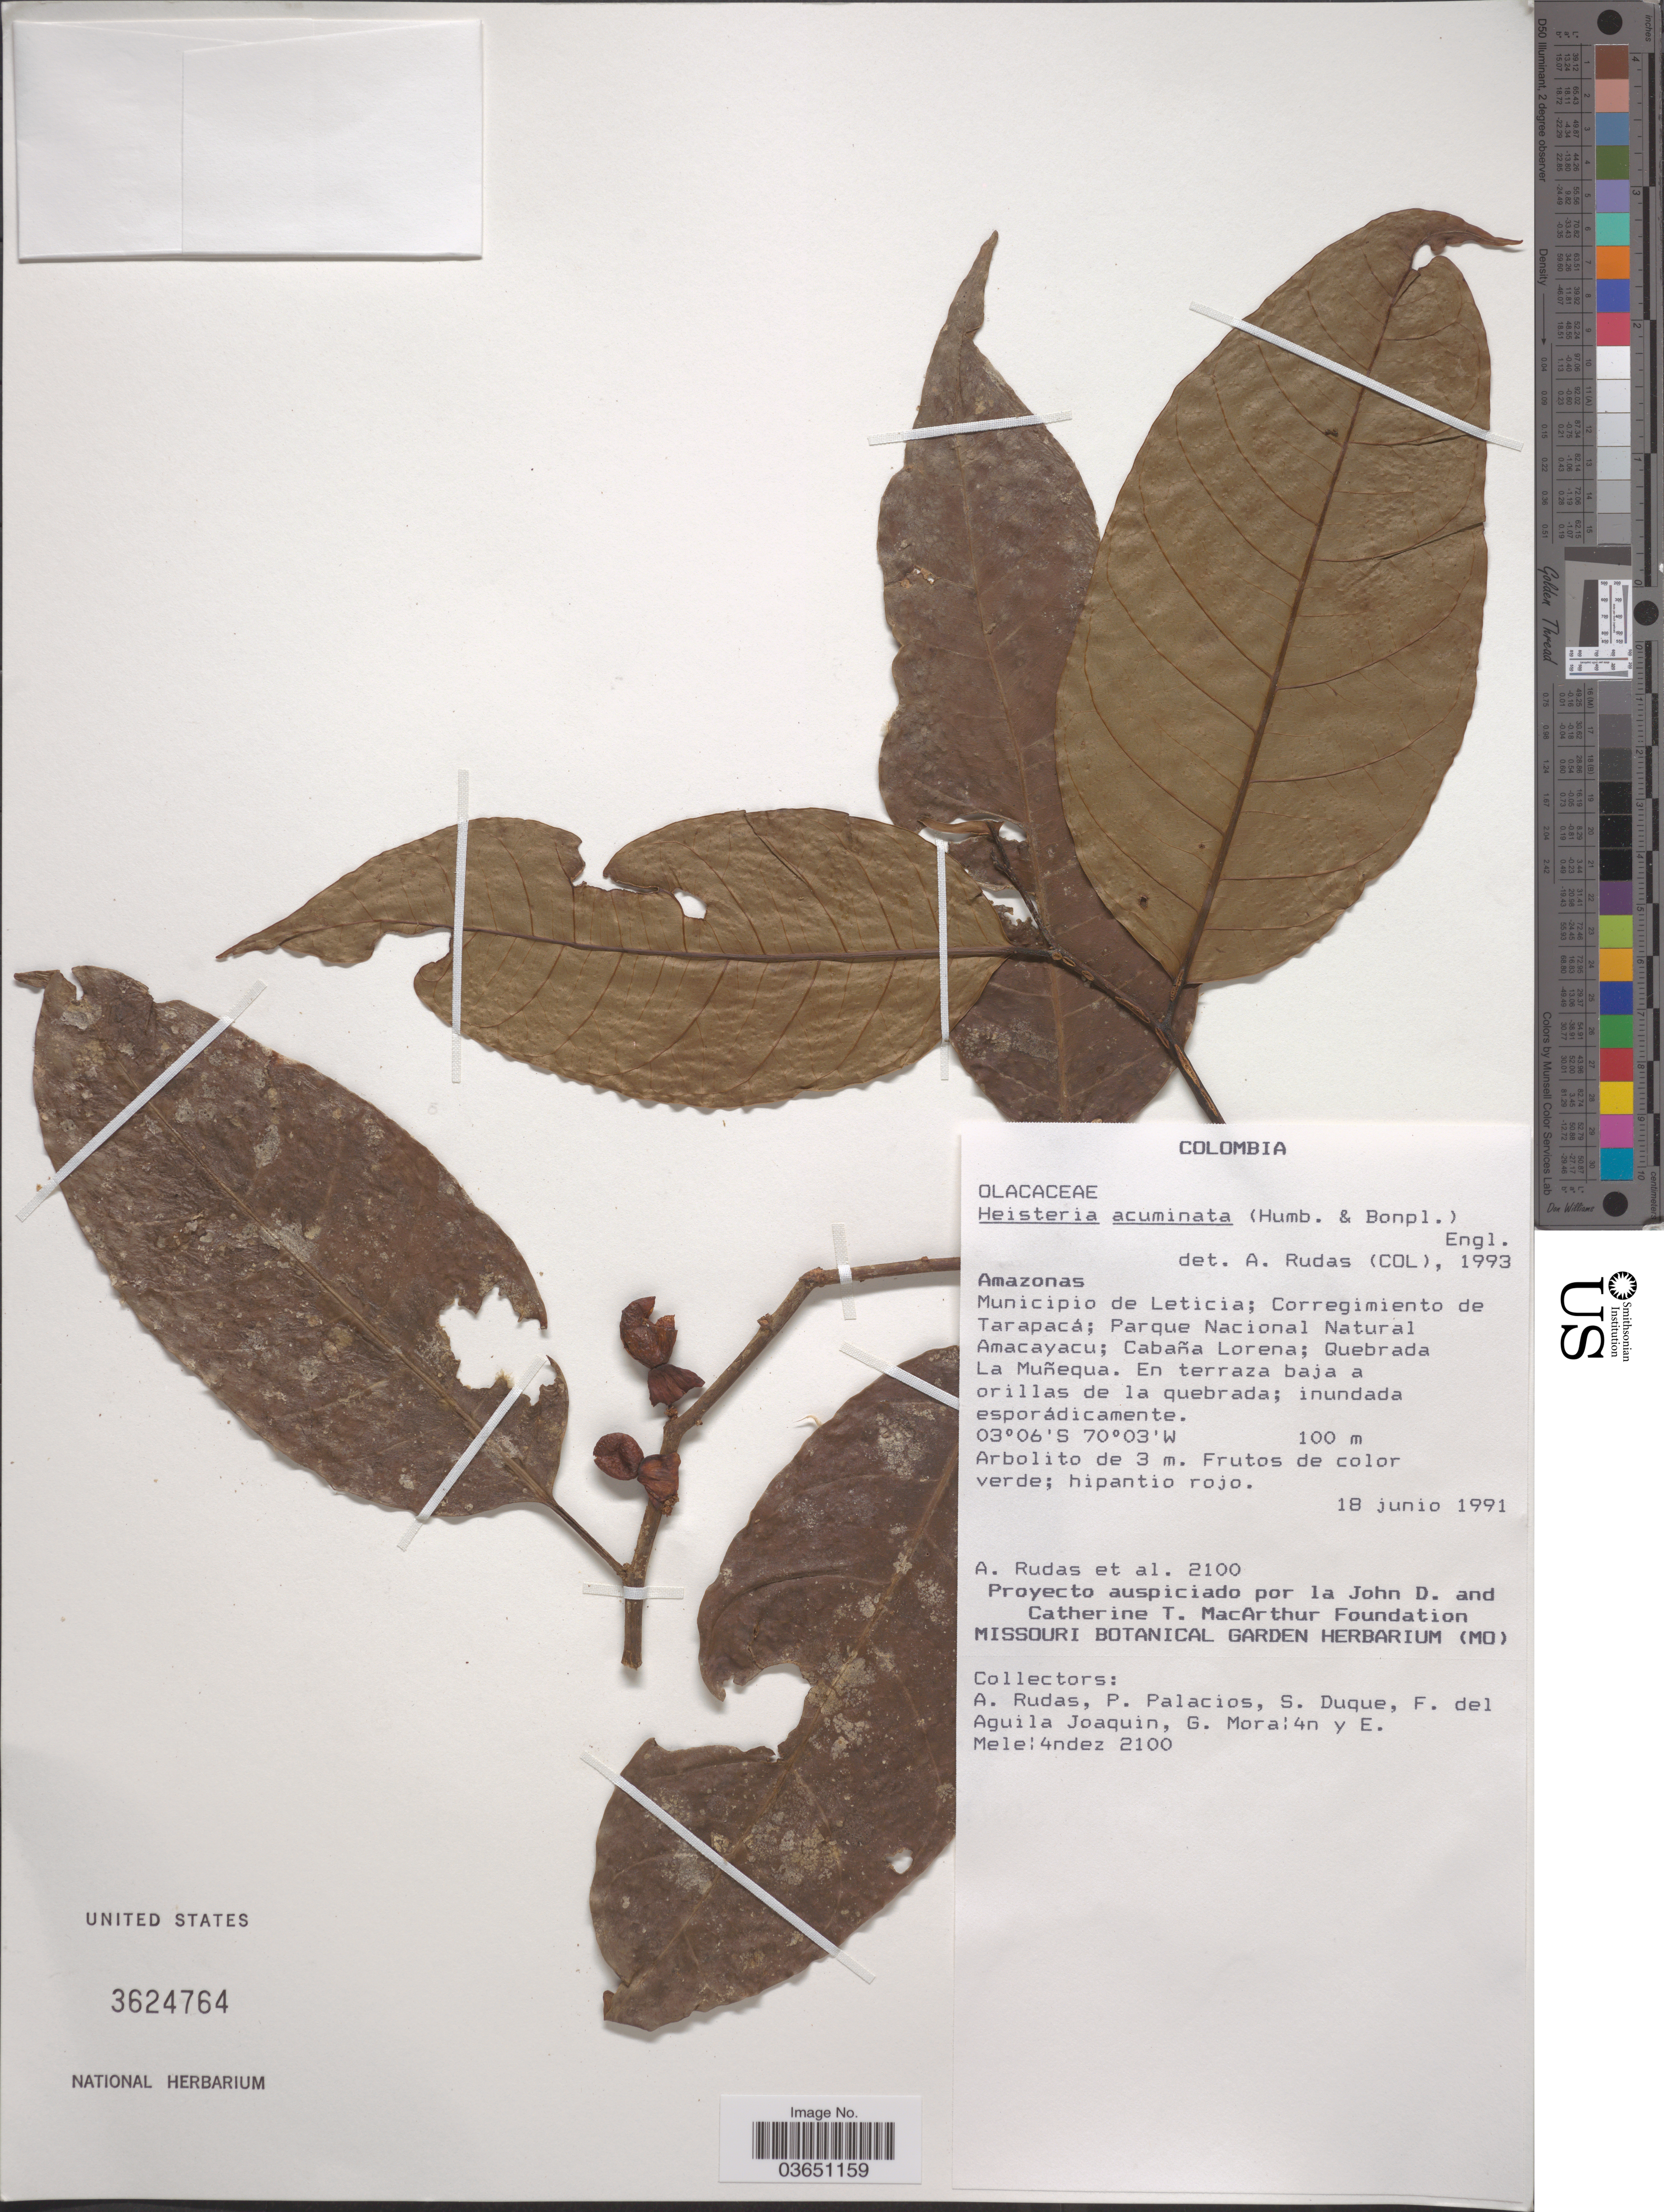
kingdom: Plantae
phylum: Tracheophyta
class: Magnoliopsida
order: Santalales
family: Erythropalaceae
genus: Heisteria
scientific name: Heisteria acuminata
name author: (Humb. & Bonpl.) Engl.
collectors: A. Rudas, P. Palacios, S. Duque, F. Aguila Joaquin & et al.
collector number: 2100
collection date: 1991-06-18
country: Colombia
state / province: Amazônas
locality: Municipio de Leticia; Corregimiento de Tarapacá; Parque Nacional Natural Amacayacu; Cabaña Lorena; Quebrada La Muñequa.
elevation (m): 100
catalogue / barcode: US 3624764